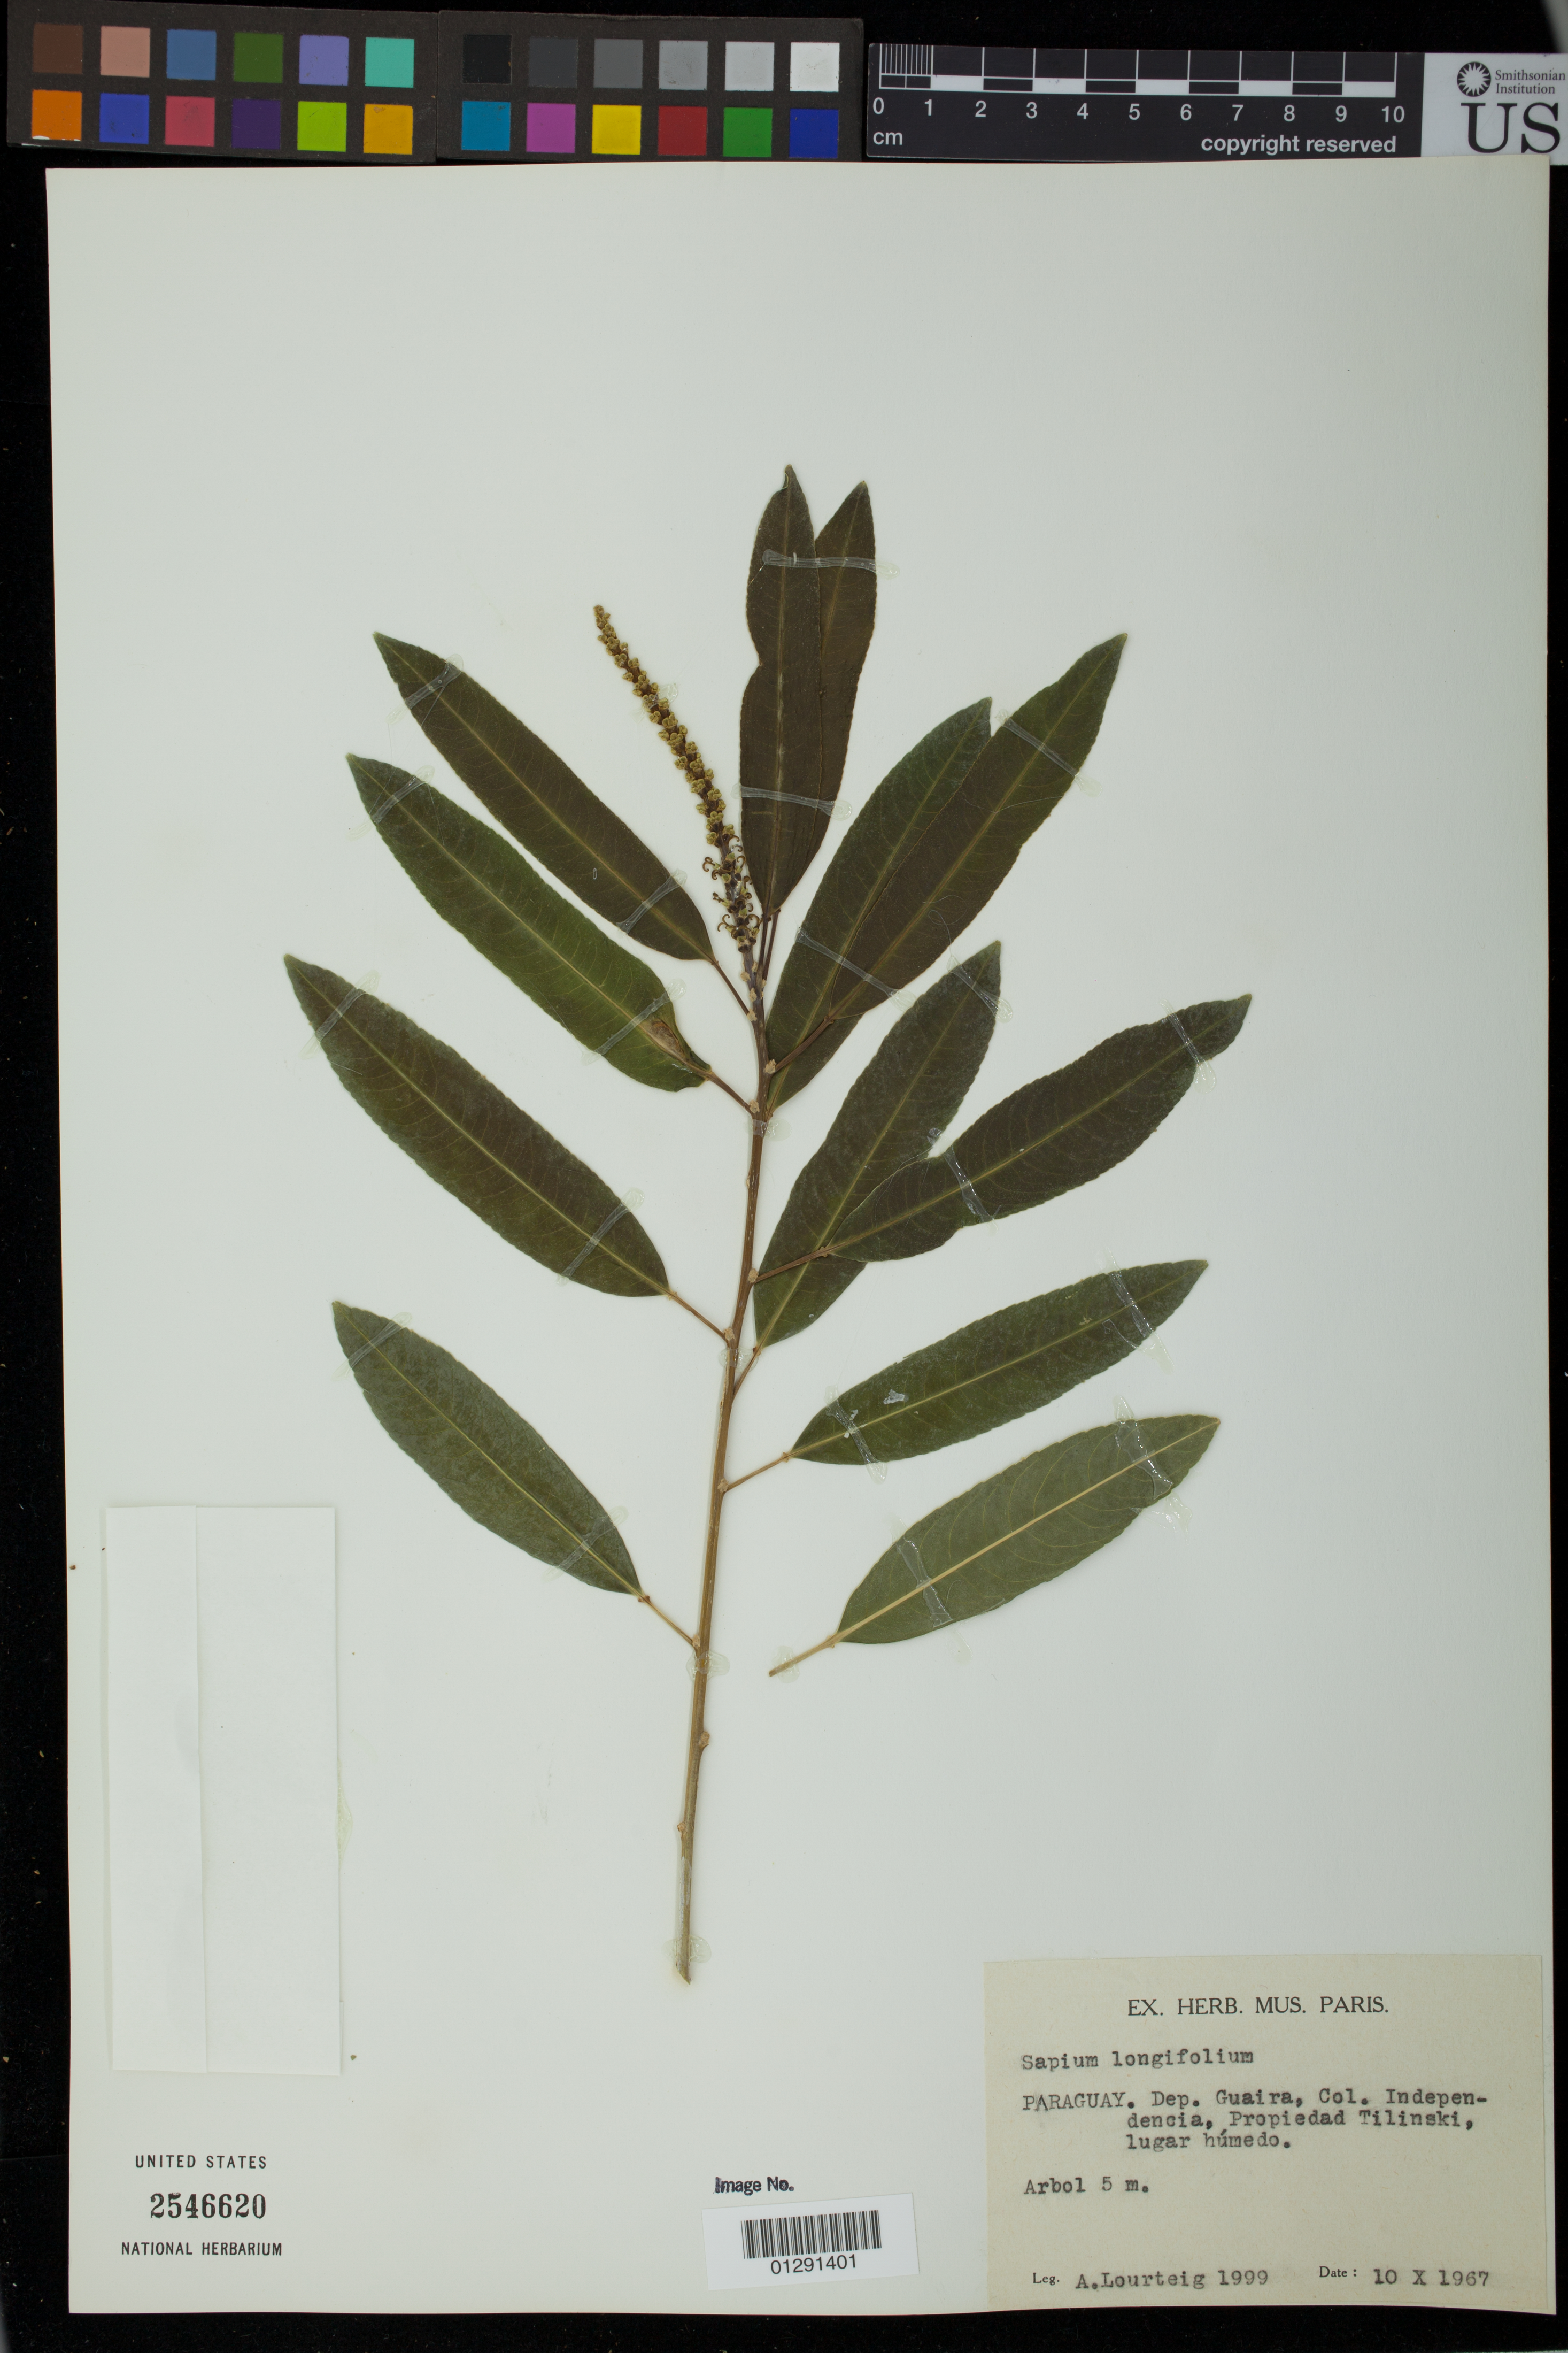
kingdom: Plantae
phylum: Tracheophyta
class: Magnoliopsida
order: Malpighiales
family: Euphorbiaceae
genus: Sapium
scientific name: Sapium haematospermum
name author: Müll. Arg.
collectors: A. Lourteig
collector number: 1999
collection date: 1967-10-10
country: Paraguay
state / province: Guaira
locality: Colonia Independencia, Propiedad Tilinski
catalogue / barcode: US 2546620